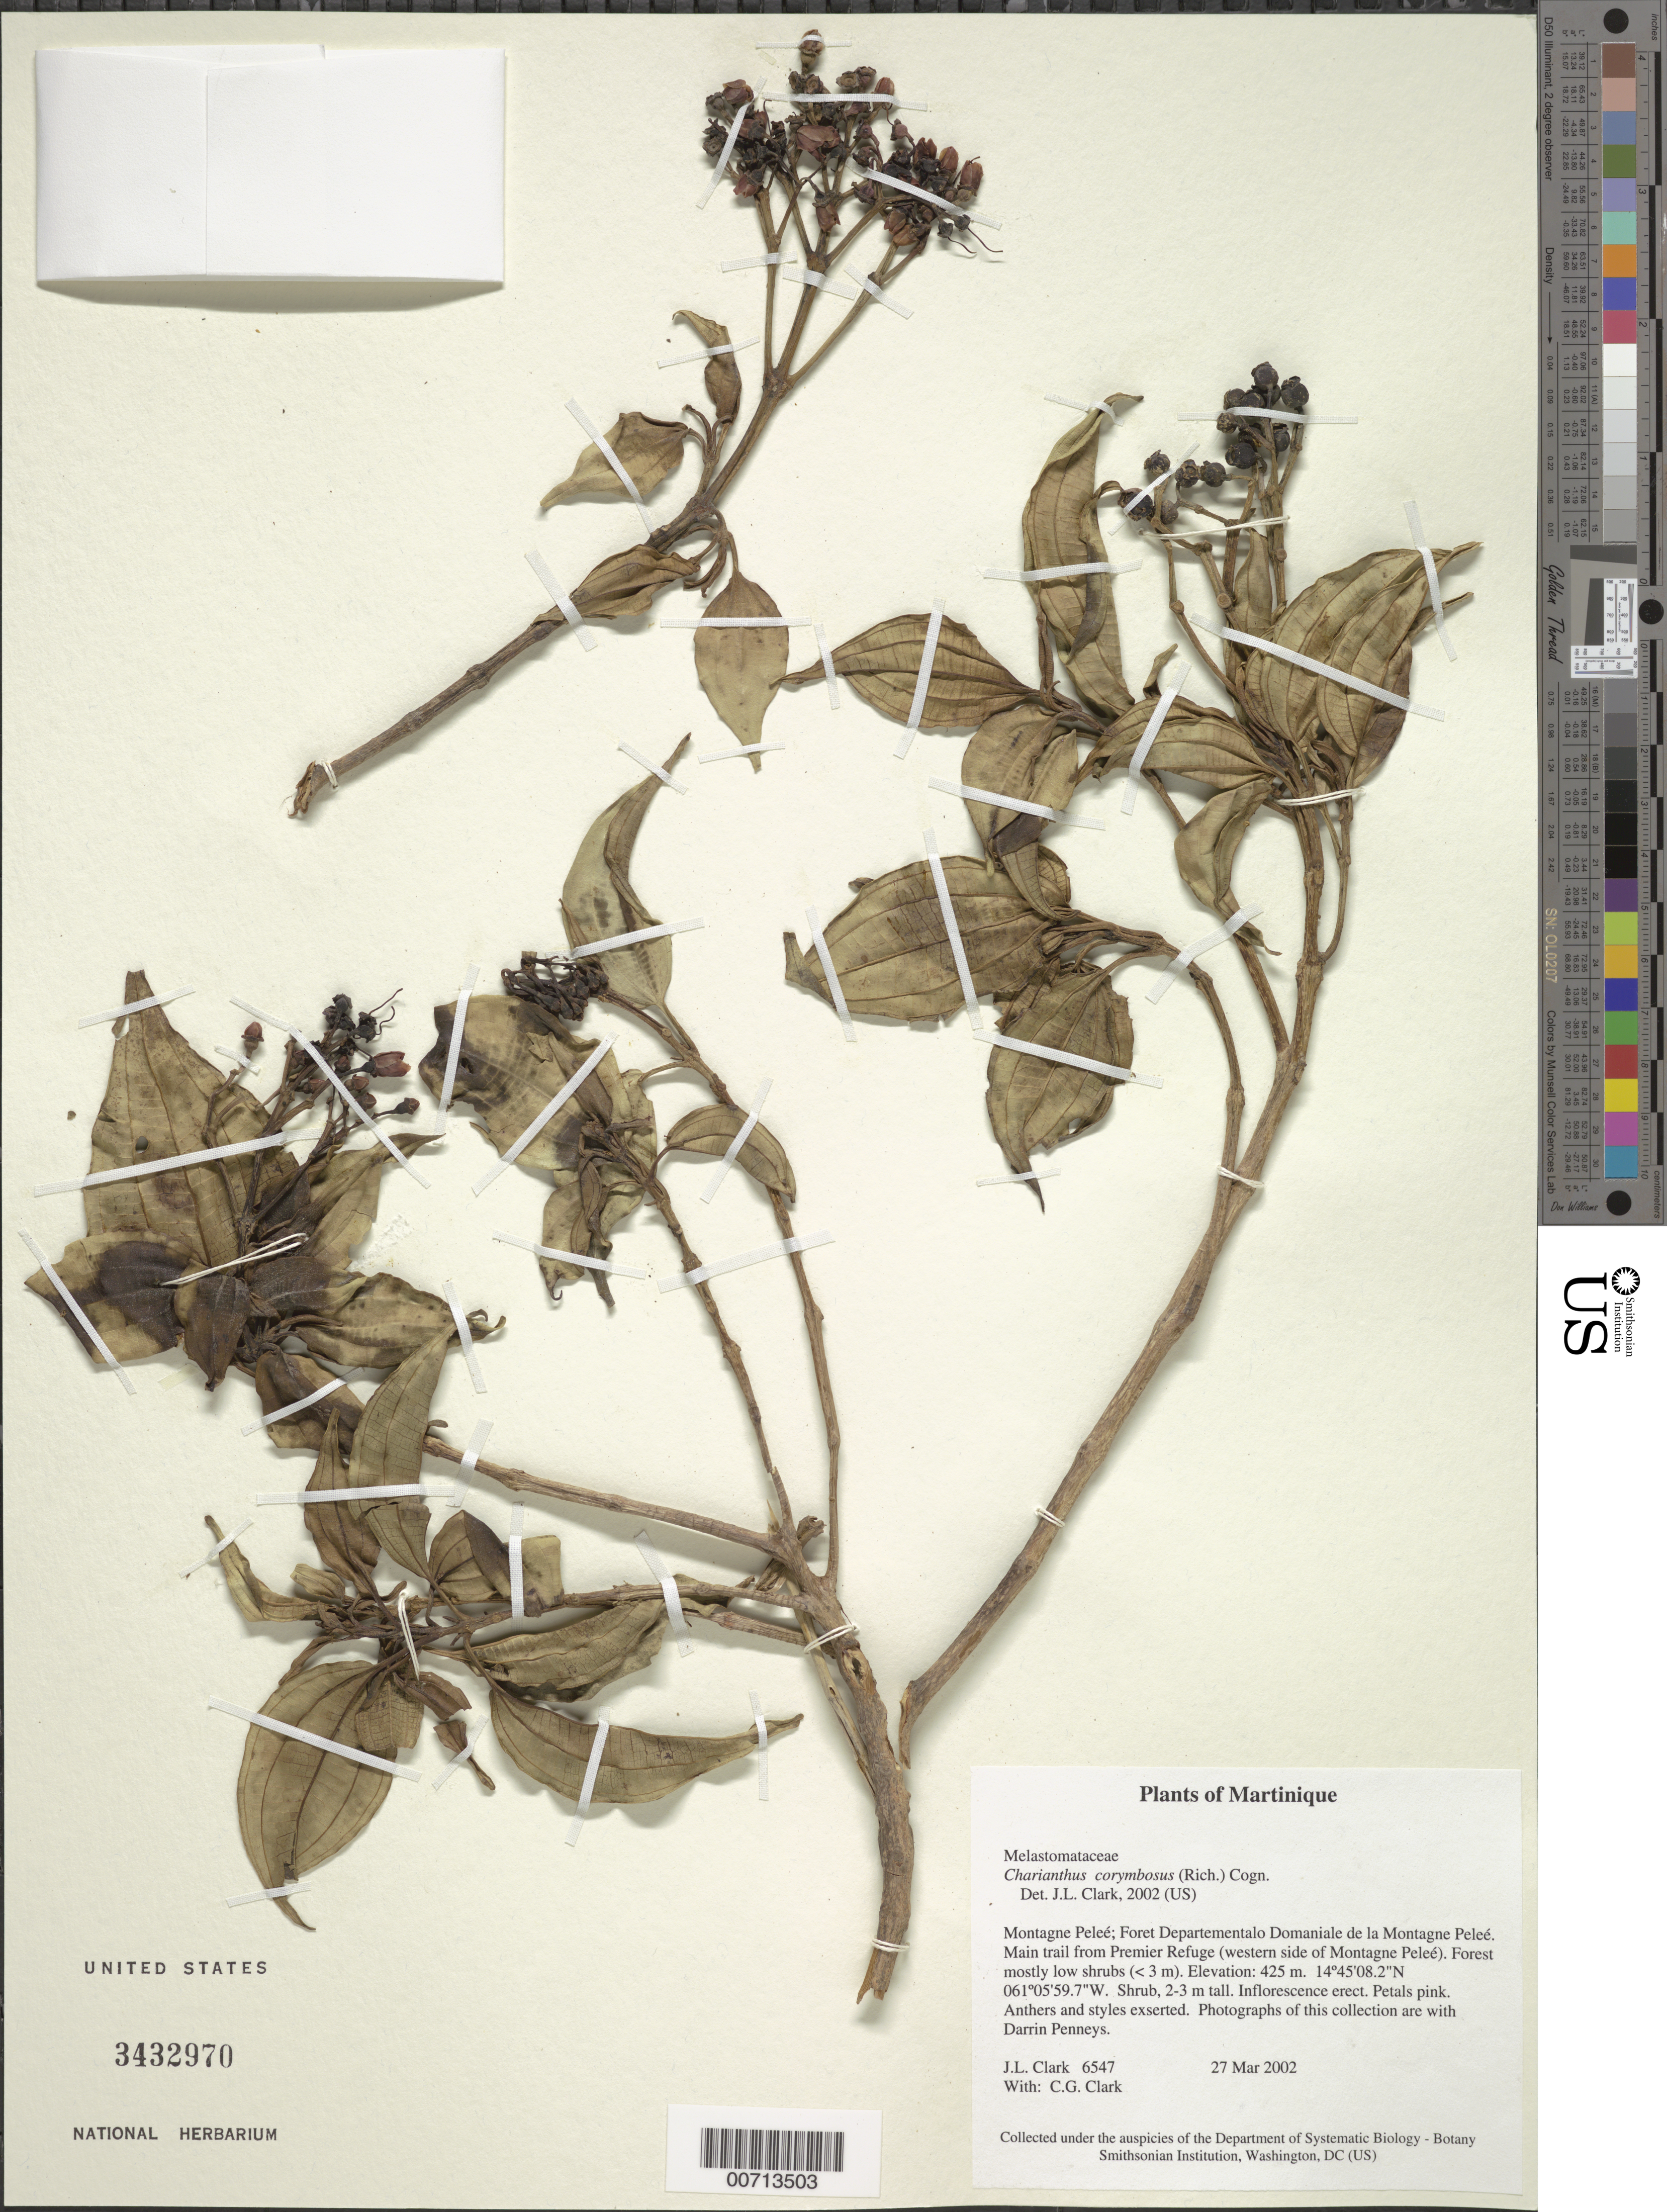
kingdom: Plantae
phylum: Tracheophyta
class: Magnoliopsida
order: Myrtales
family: Melastomataceae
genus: Charianthus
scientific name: Charianthus corymbosus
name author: (Rich.) Cogn.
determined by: Clark, J. L., (SEL), The Marie Selby Botanical Garden (UNITED STATES)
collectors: J. L. Clark & C. G. Clark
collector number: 6547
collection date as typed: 27 Mar 2002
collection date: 2002-03-27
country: Martinique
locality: Montagne Peleé; Foret Departementalo Domaniale de la Montagne Peleé. Main trail from Premier Refuge (western side of Montagne Peleé). Forest mostly low shrubs (< 3 m).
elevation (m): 425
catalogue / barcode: US 3432970